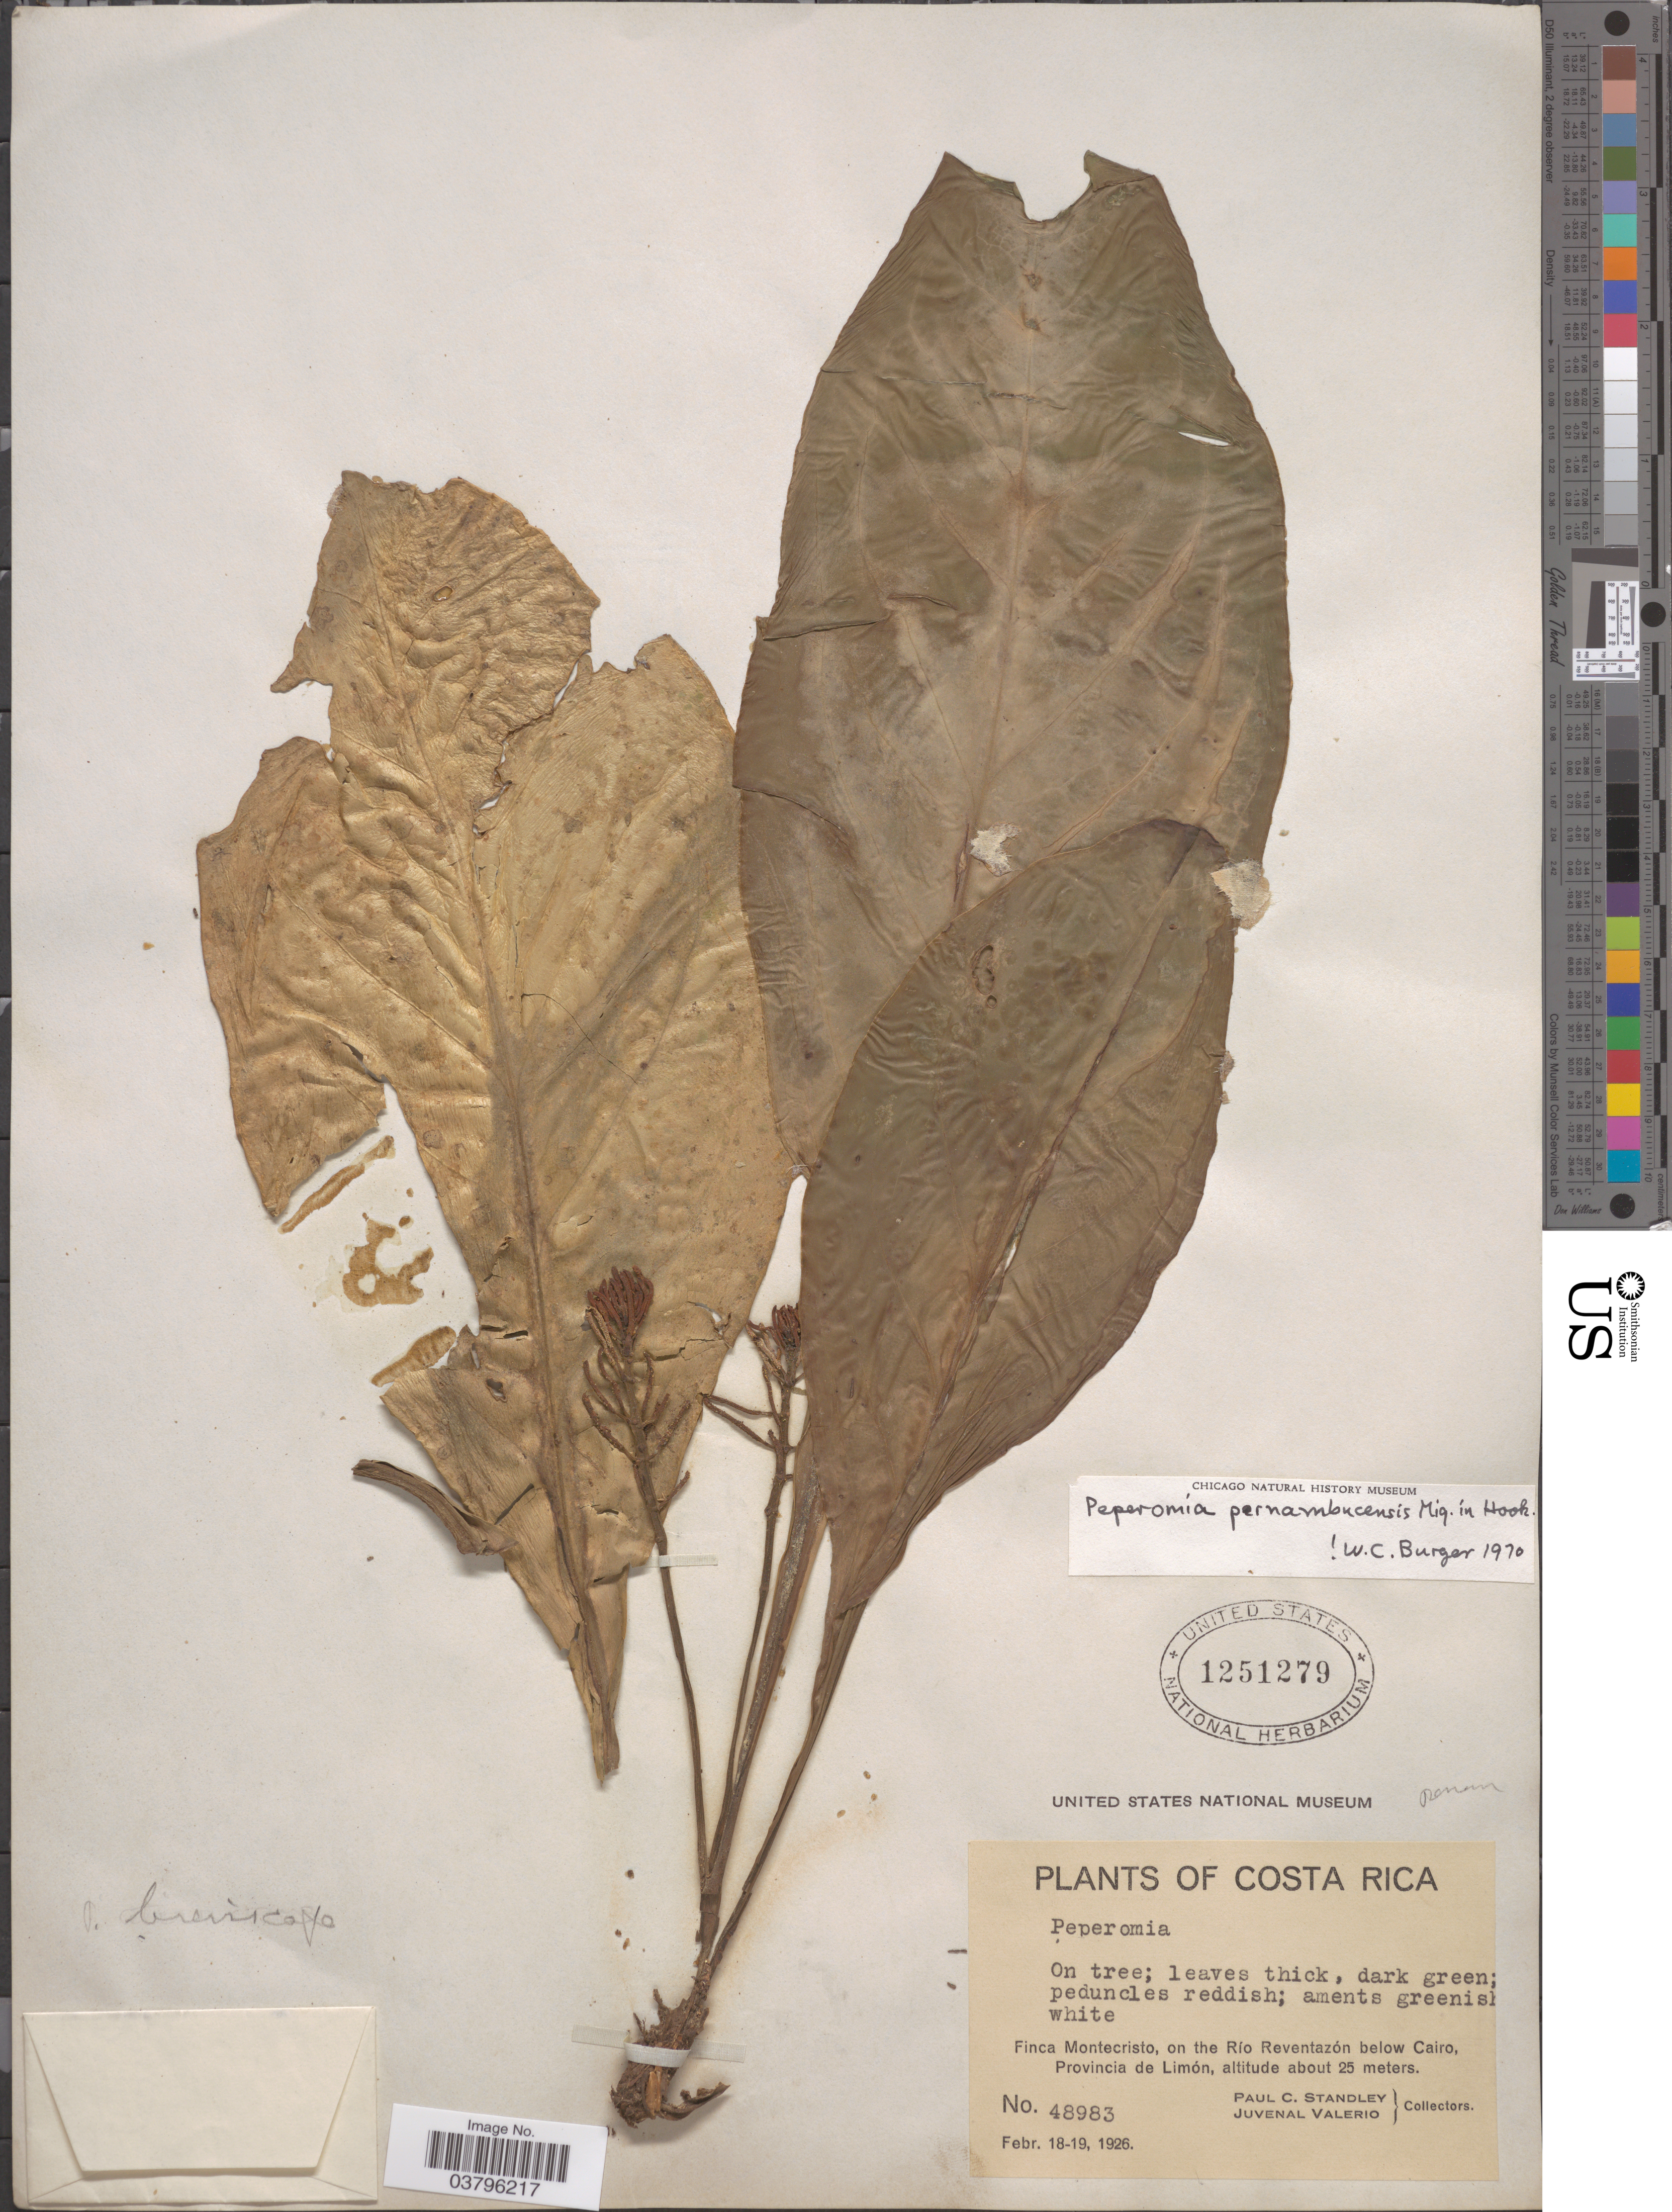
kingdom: Plantae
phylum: Tracheophyta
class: Magnoliopsida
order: Piperales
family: Piperaceae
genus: Peperomia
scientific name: Peperomia pernambucensis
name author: Miq.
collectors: P. C. Standley & J. Valerio R.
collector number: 48983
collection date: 1926-02-18/1926-02-19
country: Costa Rica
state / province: Limón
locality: Finca Montecristo, on the Río Reventázon below Cairo.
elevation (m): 25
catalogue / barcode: US 1251279